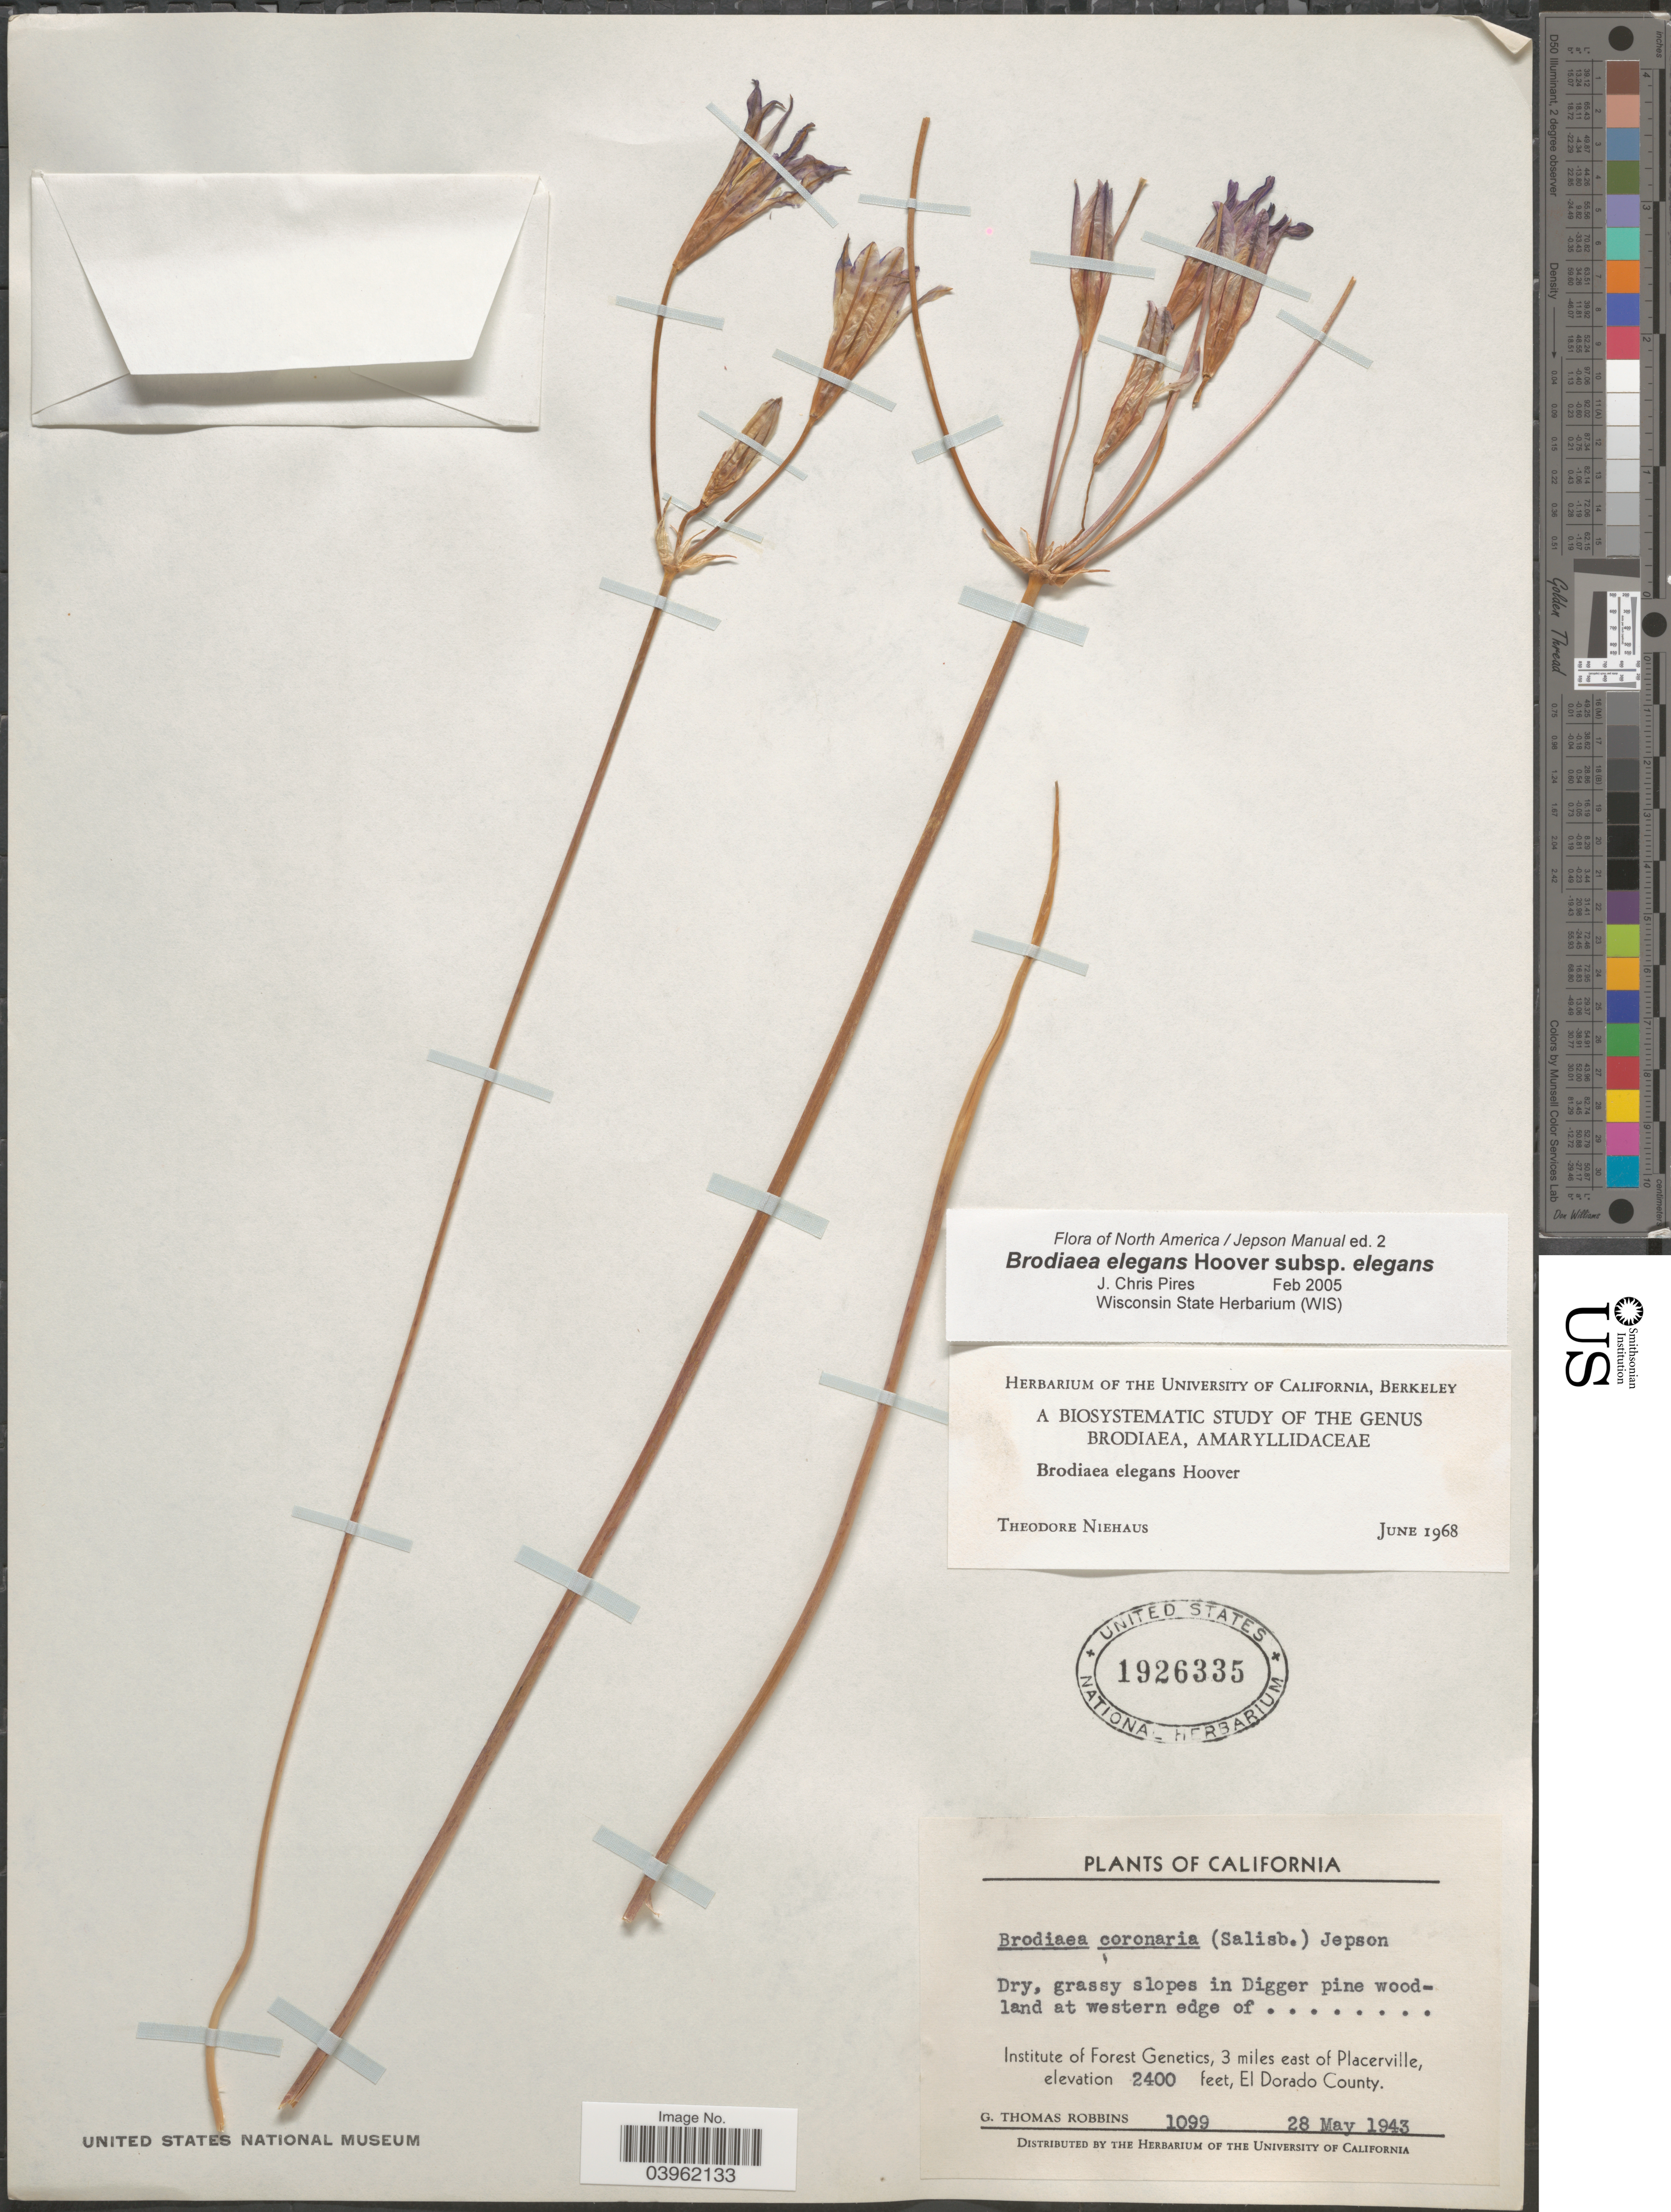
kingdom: Plantae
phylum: Tracheophyta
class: Liliopsida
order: Asparagales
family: Asparagaceae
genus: Brodiaea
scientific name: Brodiaea elegans subsp. elegans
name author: Hoover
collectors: G. T. Robbins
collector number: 1099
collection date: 1943-05-28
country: United States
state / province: California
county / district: El Dorado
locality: Grassy slopes in Digger pine woodland at western edge of Institute of Forest Genetics, 3 miles east of Placerville, El Dorado County.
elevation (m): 732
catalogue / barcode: US 1926335